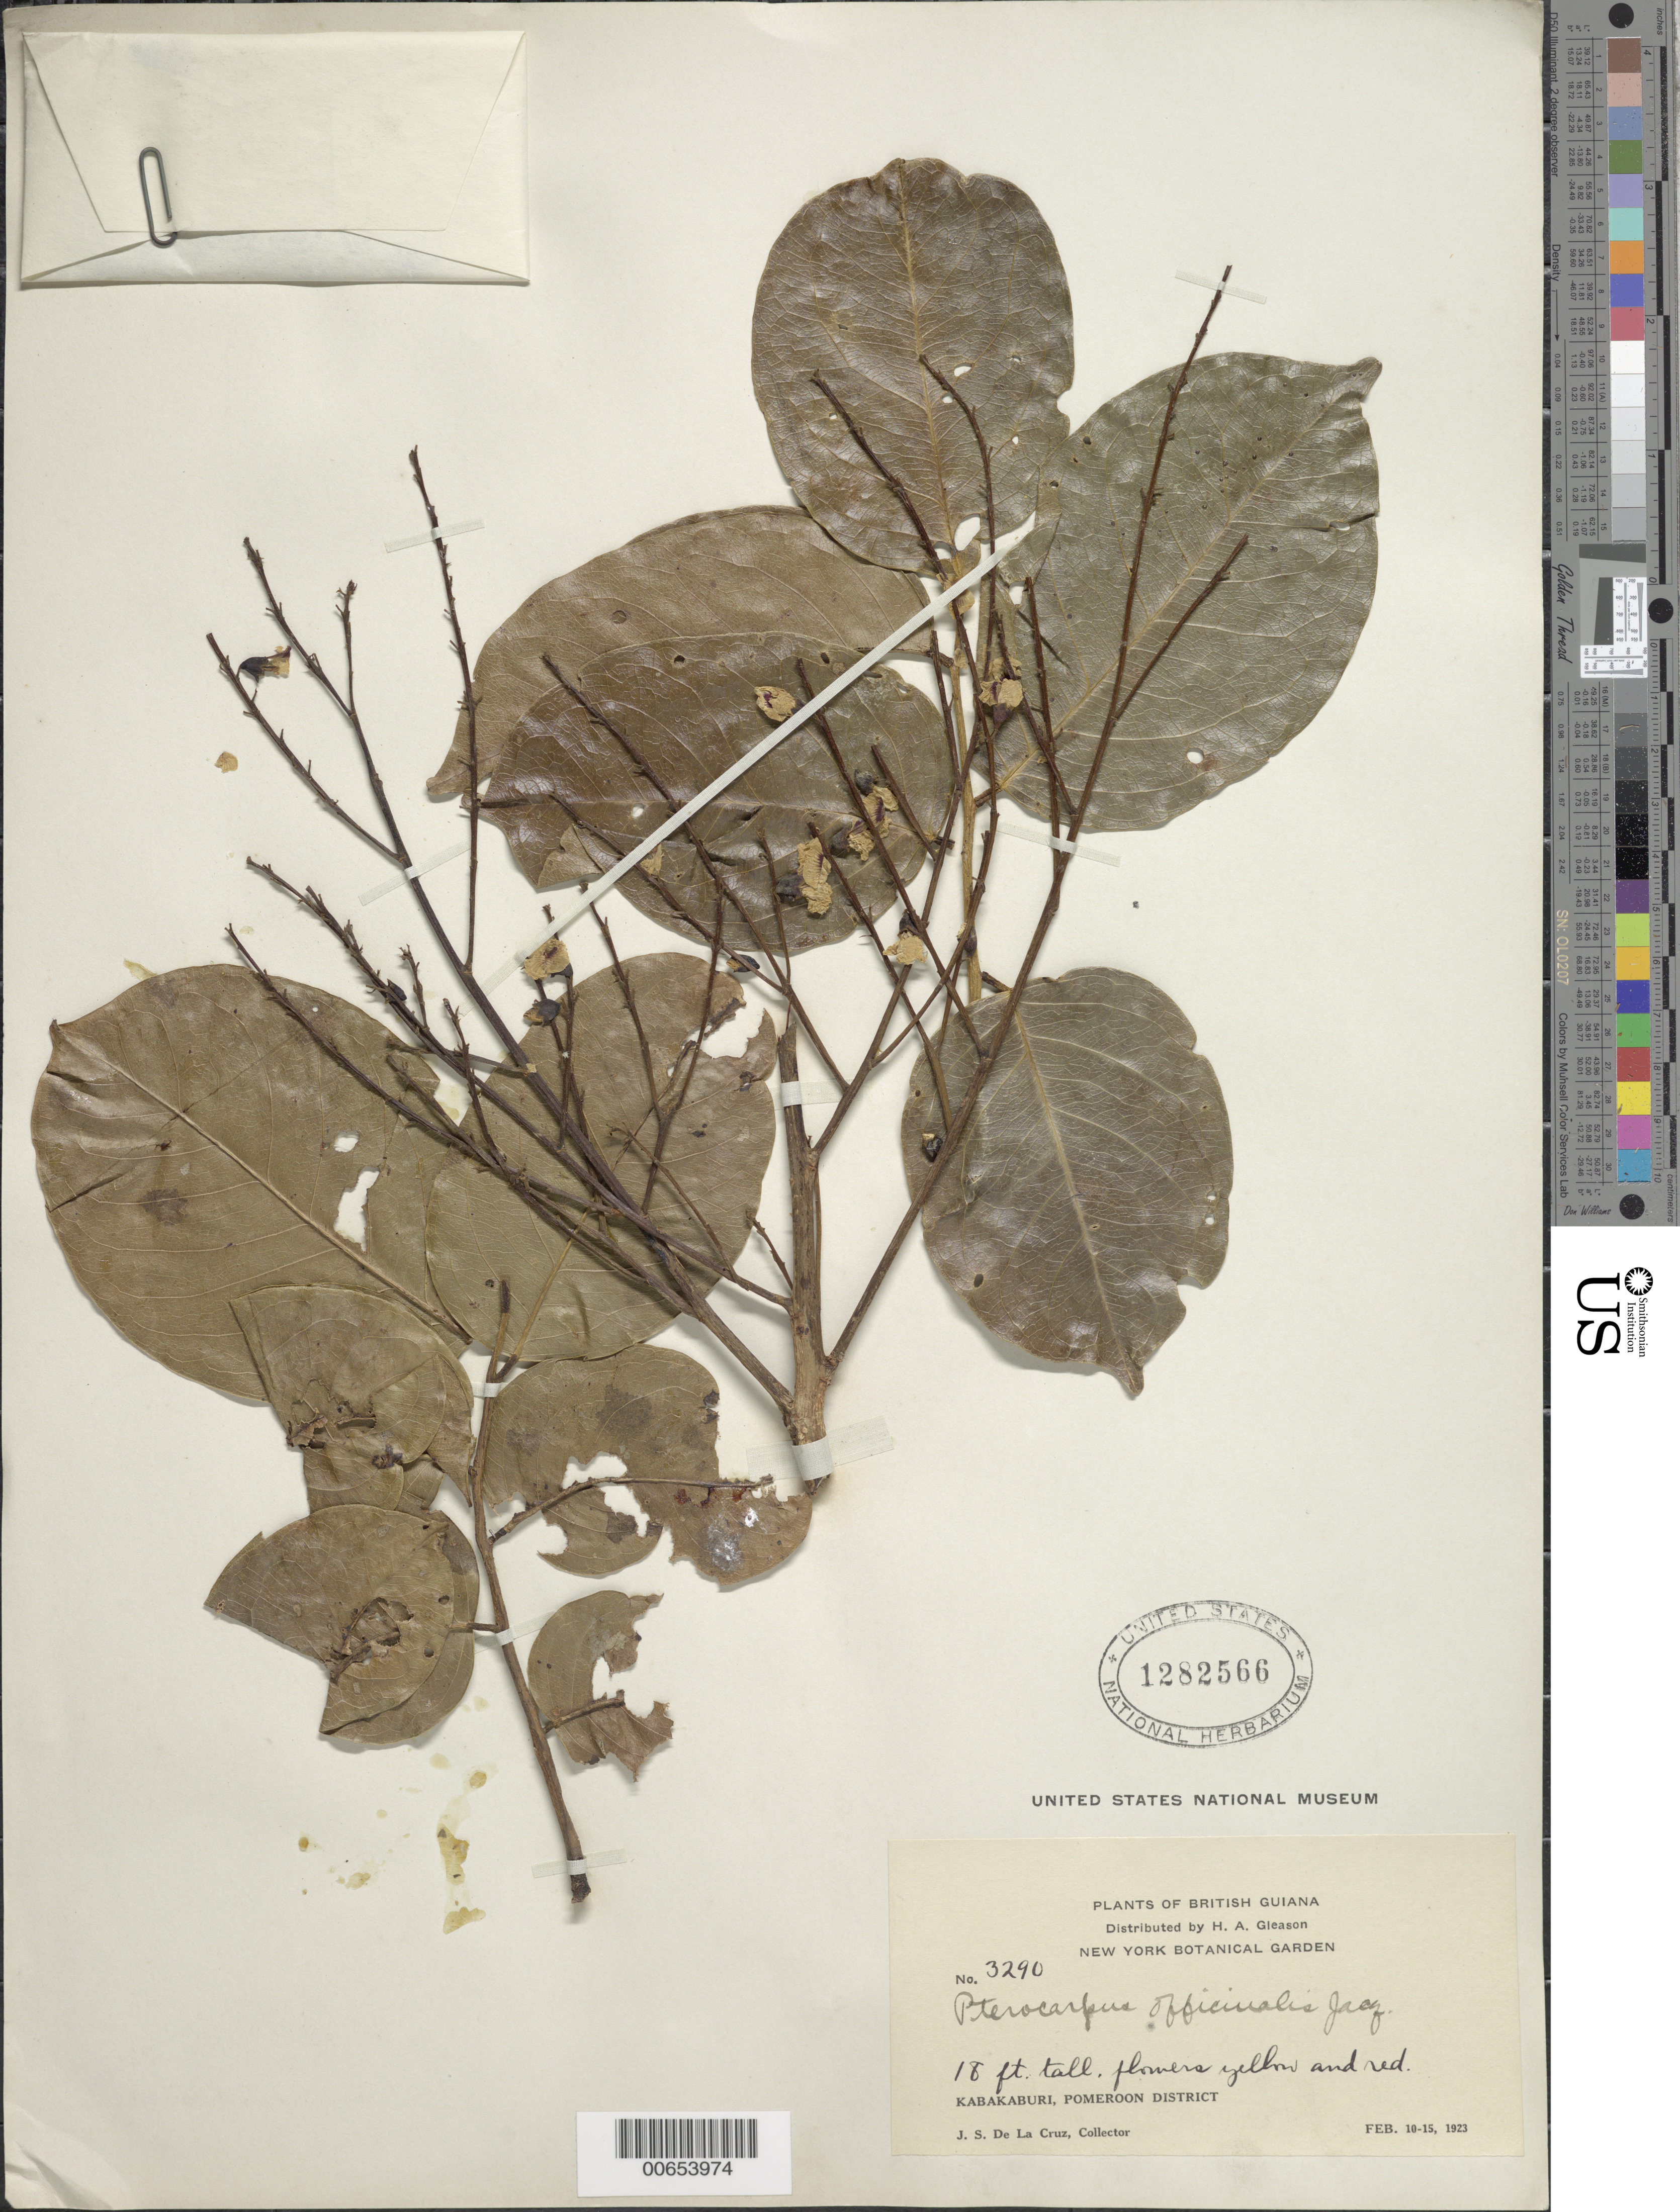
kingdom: Plantae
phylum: Tracheophyta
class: Magnoliopsida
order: Fabales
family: Fabaceae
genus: Pterocarpus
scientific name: Pterocarpus officinalis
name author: Jacq.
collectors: J. S. de la Cruz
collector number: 3290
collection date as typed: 10-Feb-23 to 15-Feb-23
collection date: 1923-02-10/1923-02-15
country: Guyana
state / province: Pomeroon-Supenaam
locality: Kabakaburi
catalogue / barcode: US 1282566